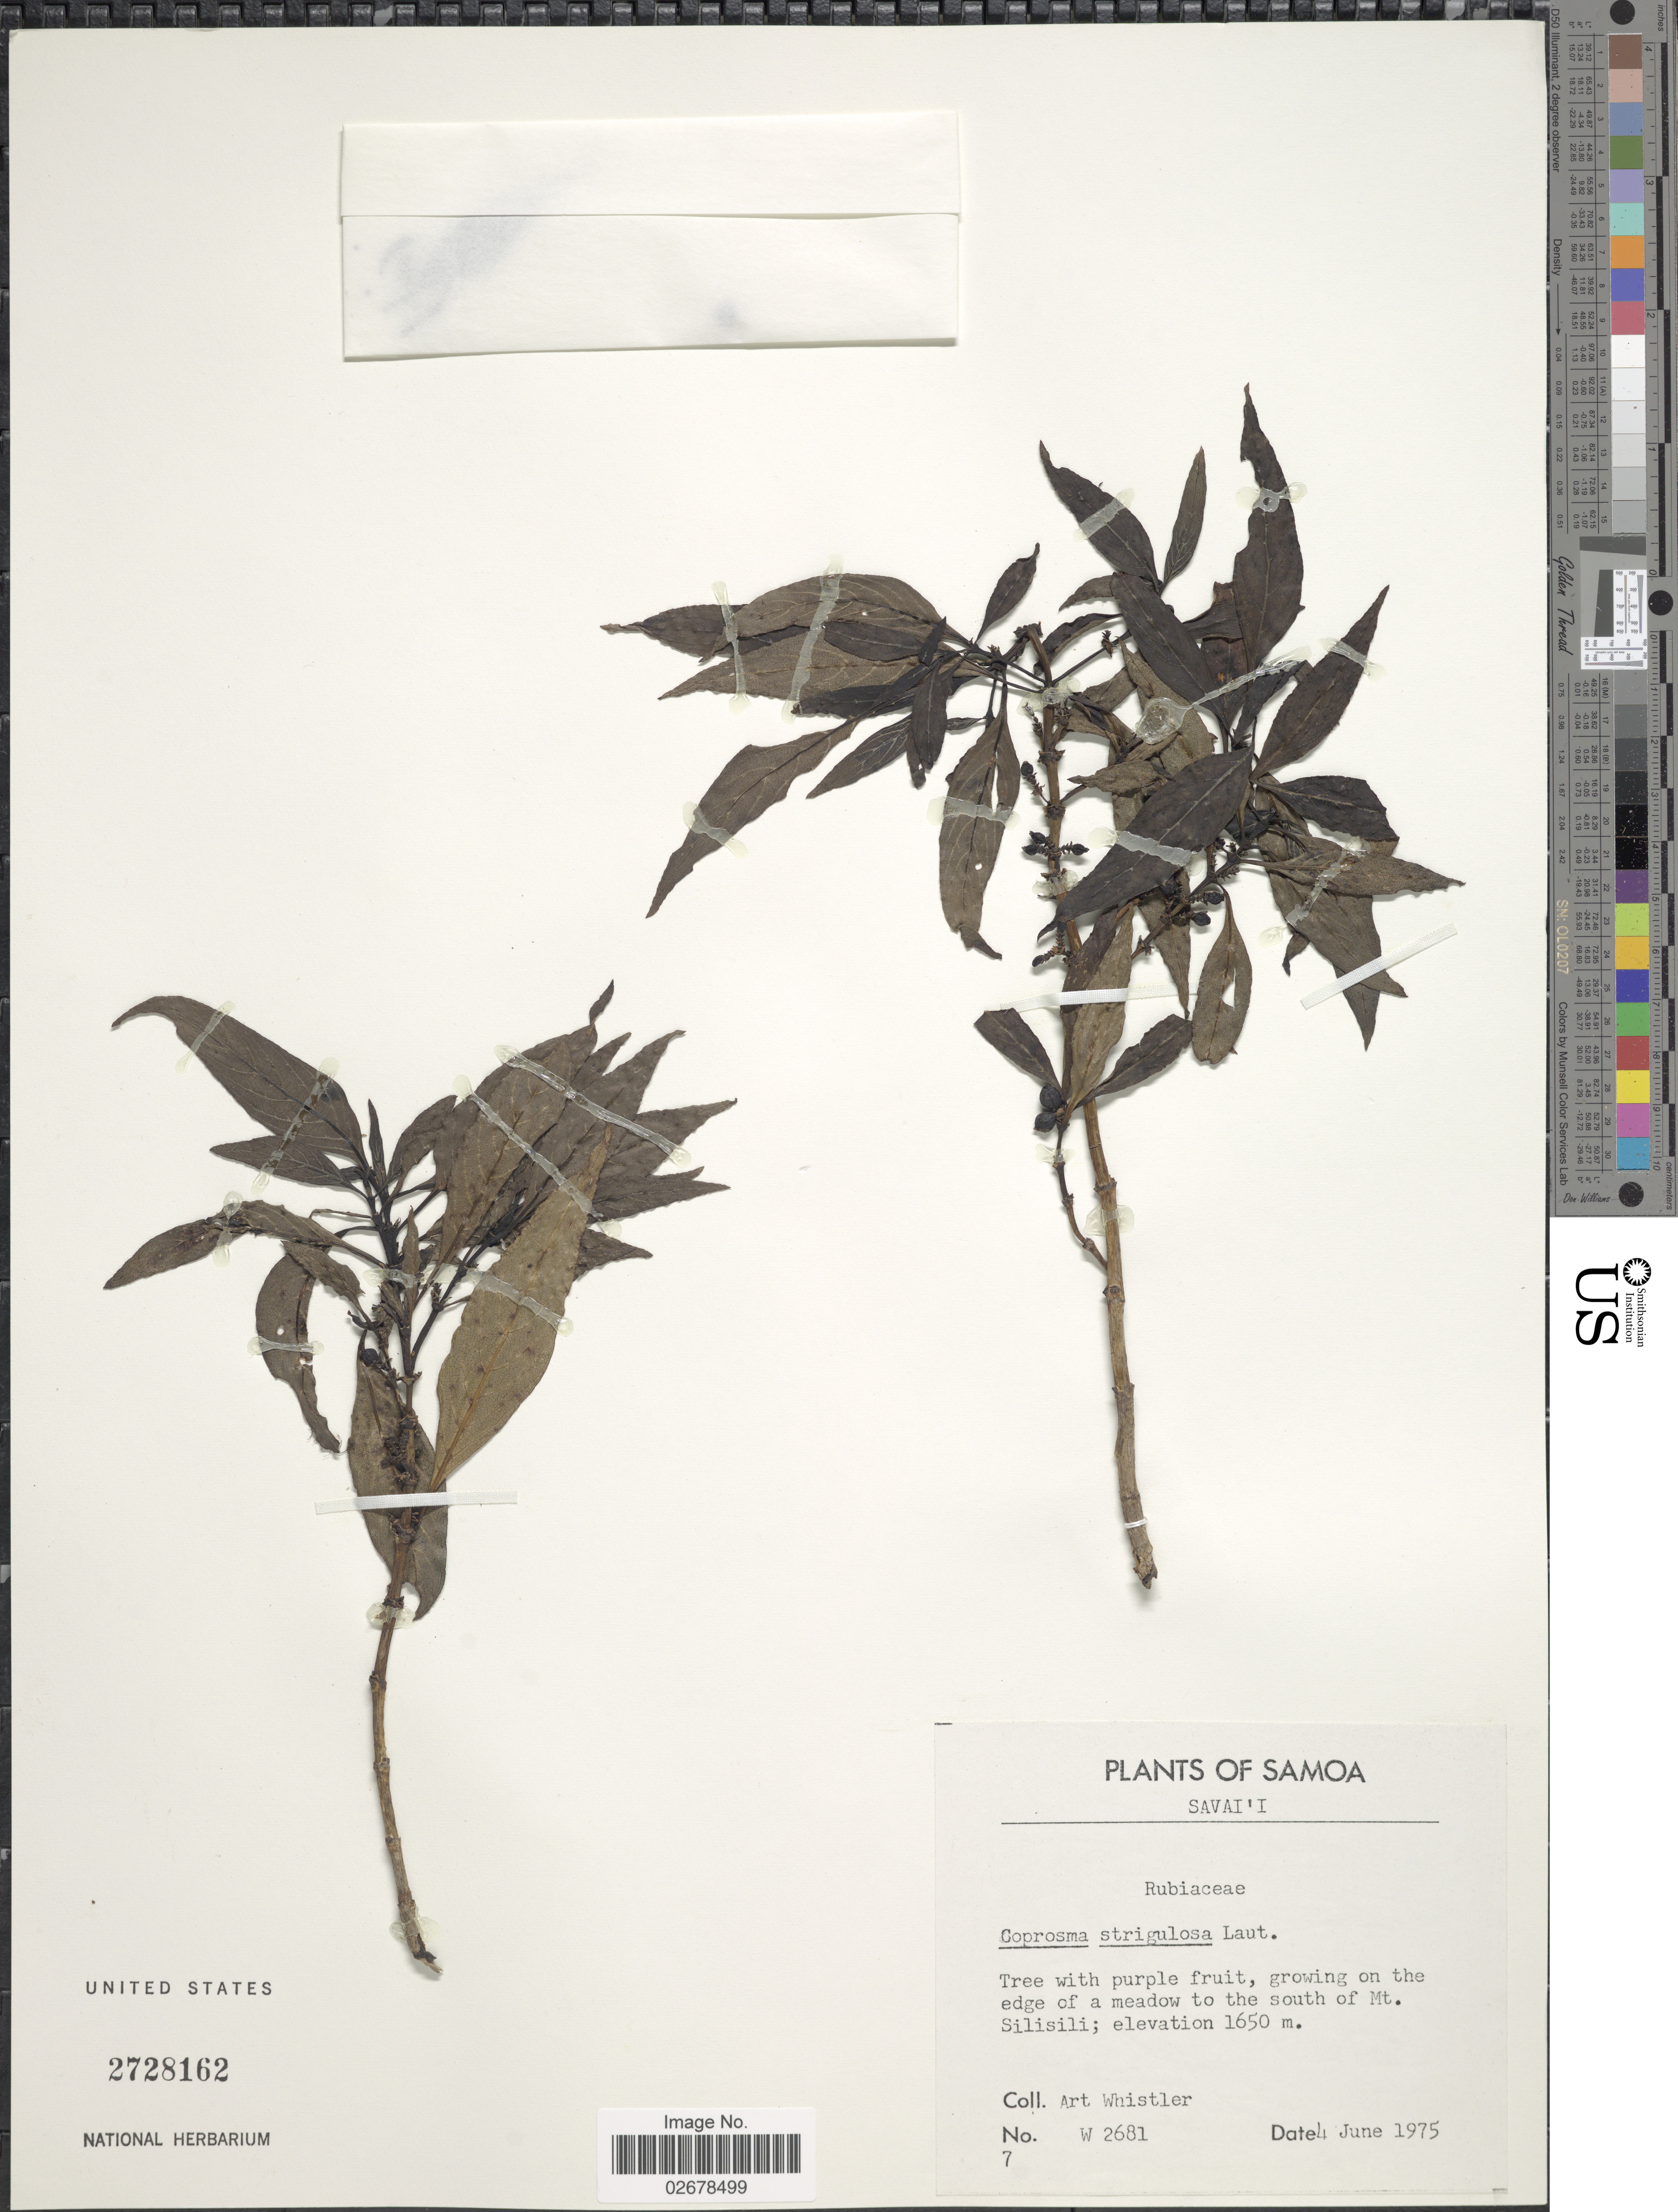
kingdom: Plantae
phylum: Tracheophyta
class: Magnoliopsida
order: Gentianales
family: Rubiaceae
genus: Coprosma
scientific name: Coprosma strigulosa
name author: Lauterb.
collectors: A. Whistler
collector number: W 2681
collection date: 1975-06-04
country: Samoa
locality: Savai'i, on the edge of a meadow to the south of Mt. Silisili.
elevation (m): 1650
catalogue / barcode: US 2728162